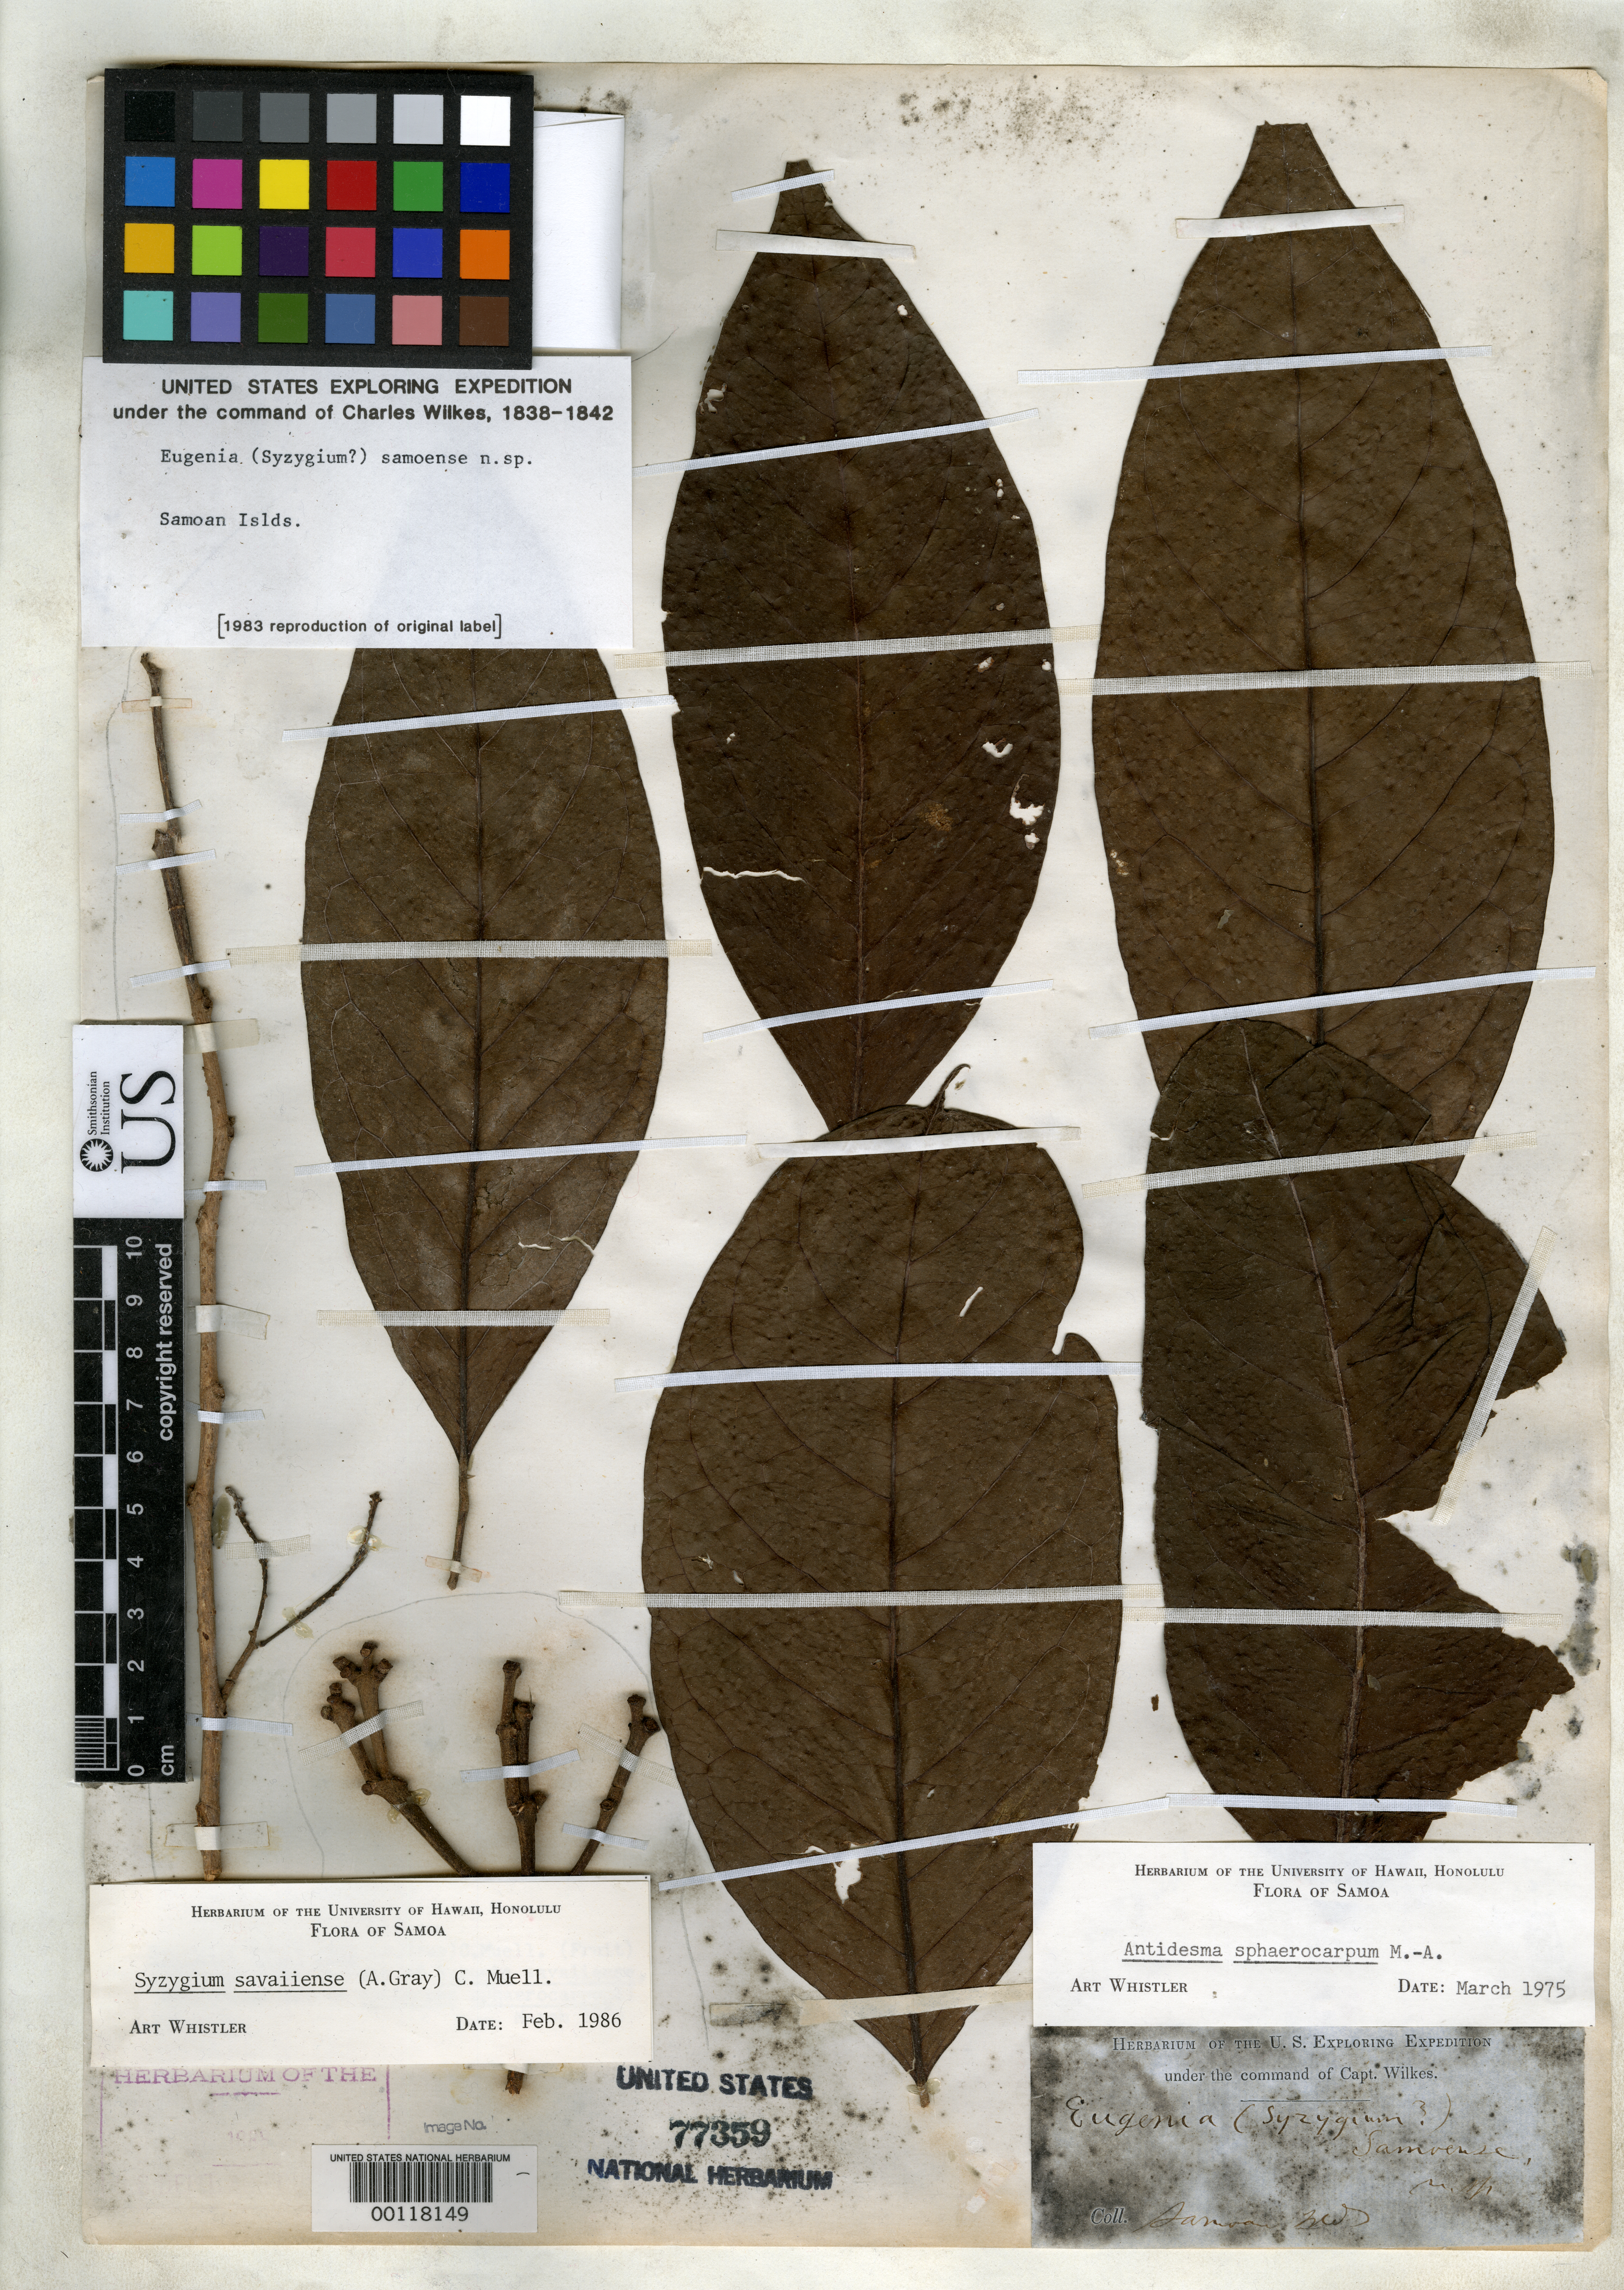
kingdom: Plantae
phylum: Tracheophyta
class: Magnoliopsida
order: Myrtales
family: Myrtaceae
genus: Eugenia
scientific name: Eugenia savaiensis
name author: A. Gray in Wilkes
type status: Type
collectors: Wilkes Explor. Exped.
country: Samoa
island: Savai'i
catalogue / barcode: US 77359